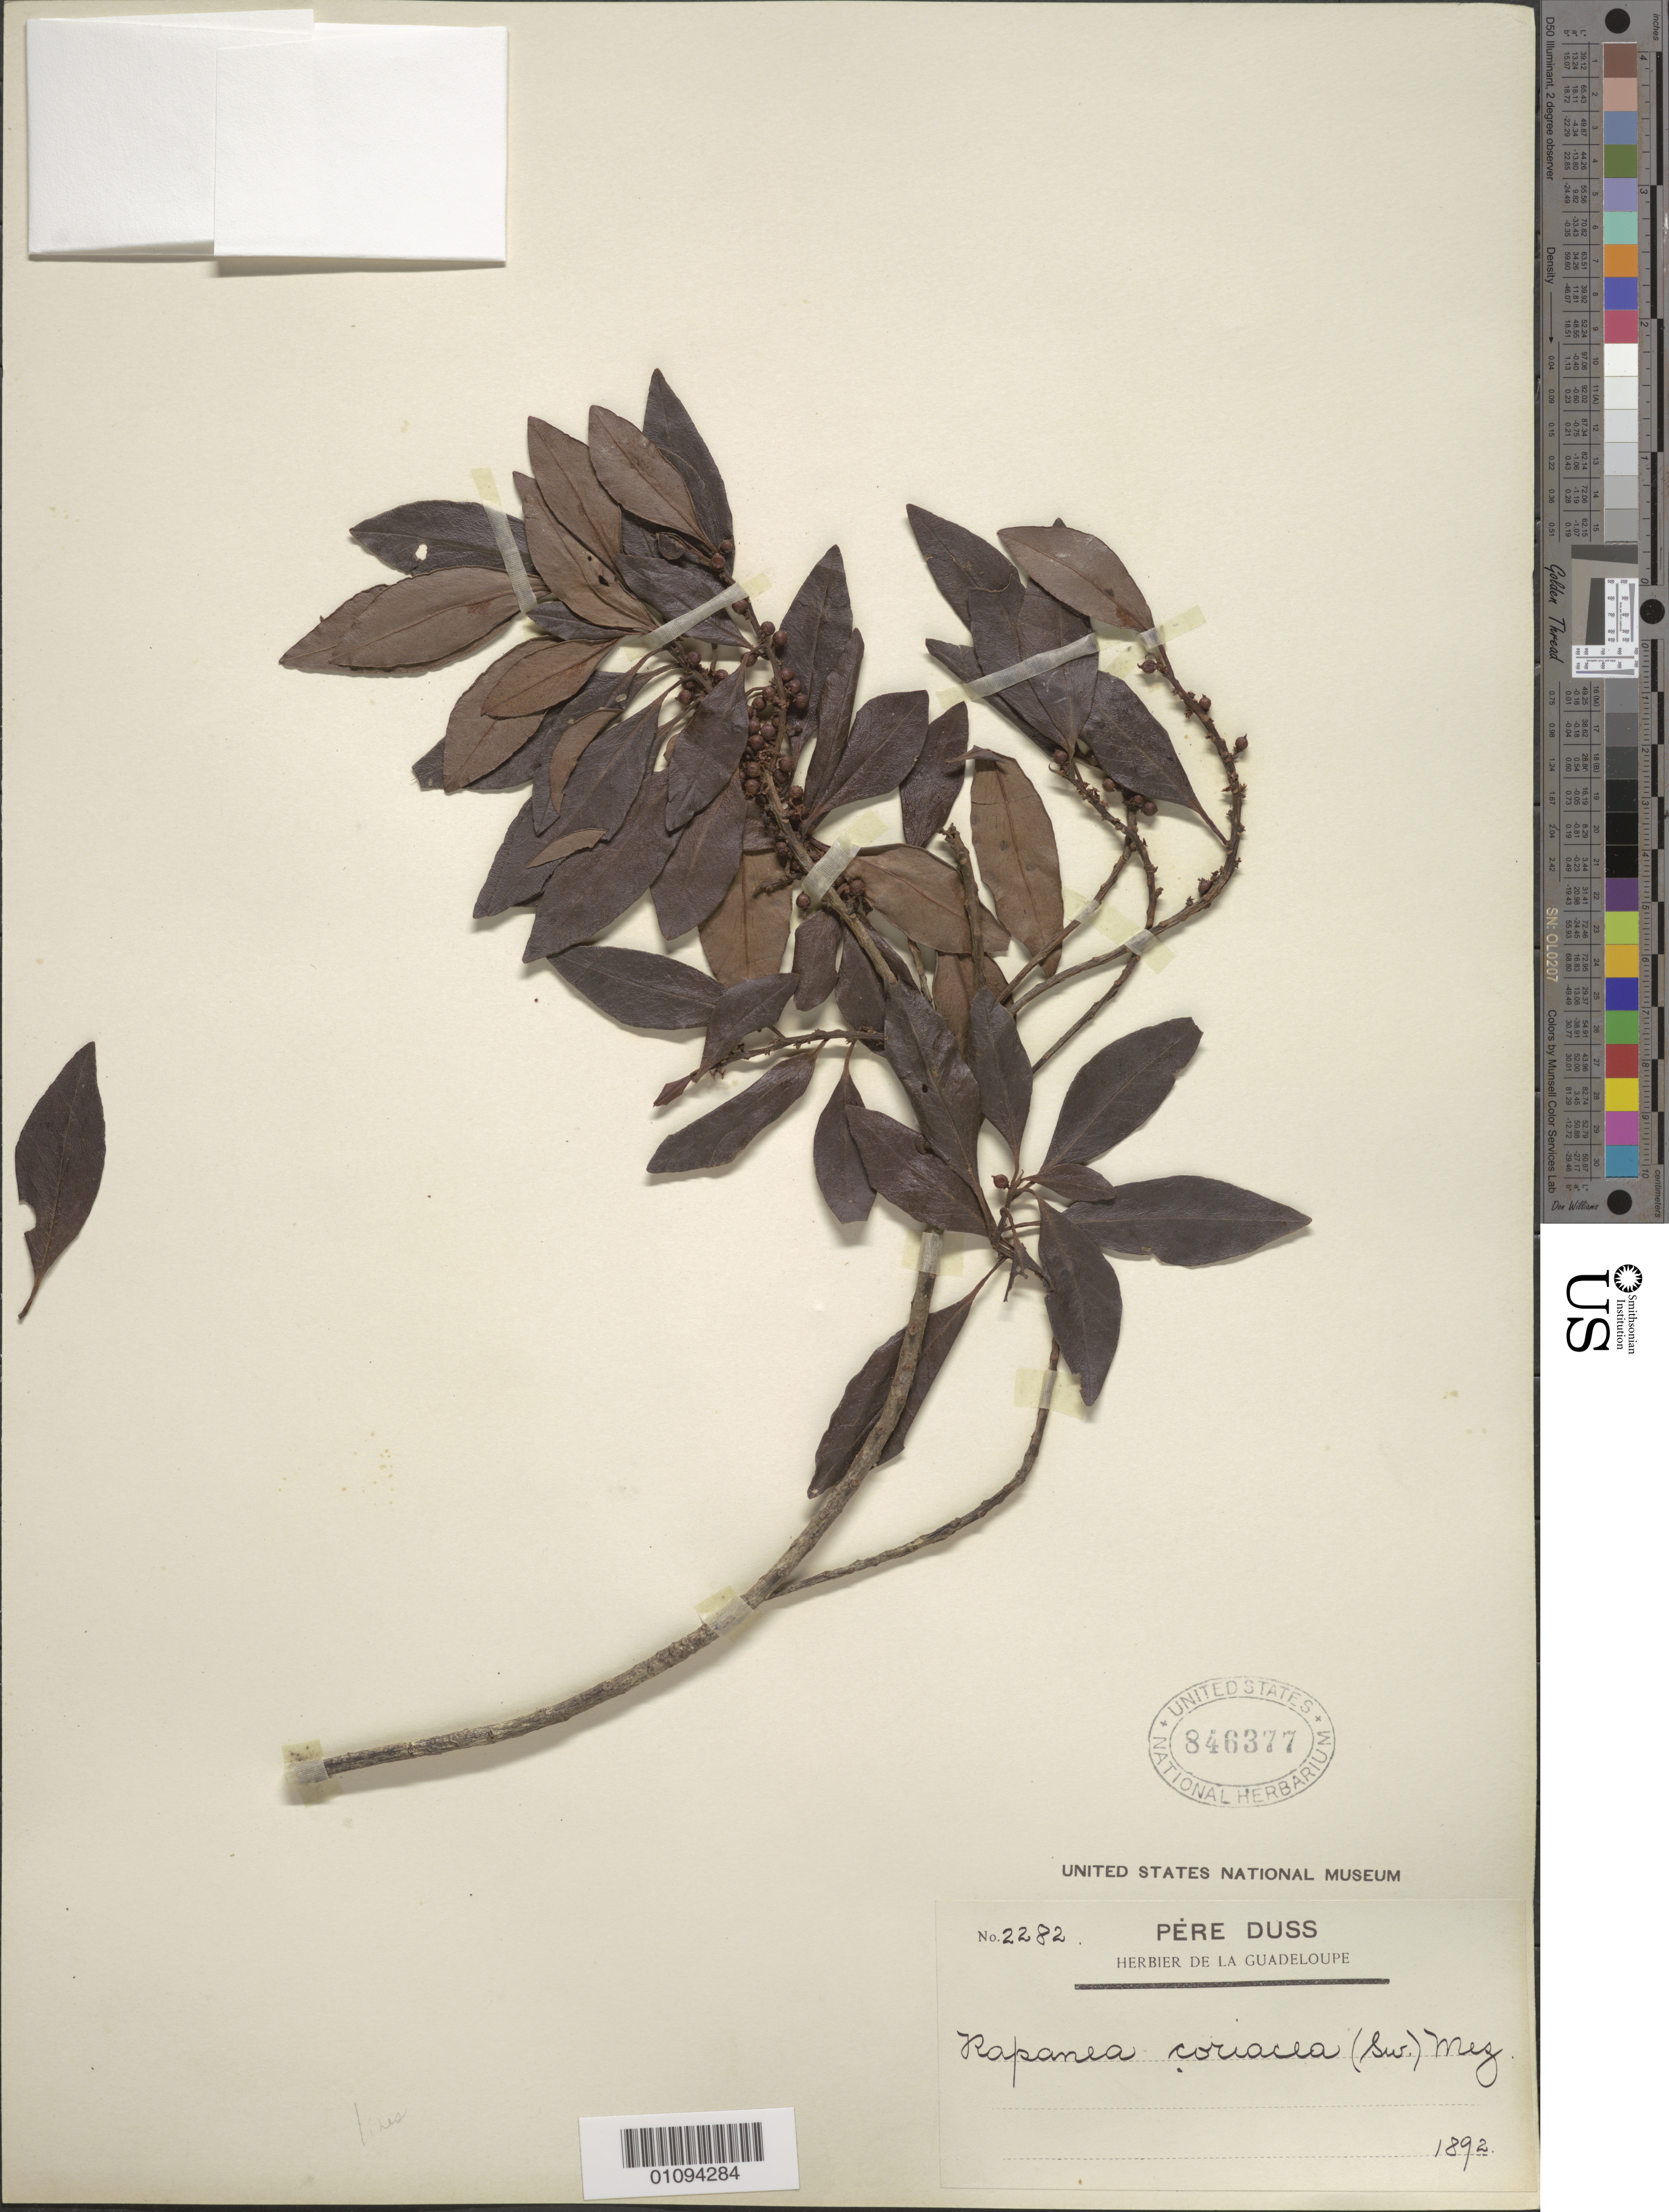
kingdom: Plantae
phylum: Tracheophyta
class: Magnoliopsida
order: Ericales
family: Primulaceae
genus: Myrsine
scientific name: Myrsine coriacea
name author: (Sw.) R. Br. ex Roem. & Schult.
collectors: Père Duss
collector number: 2282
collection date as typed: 1892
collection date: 1892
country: Guadeloupe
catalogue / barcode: US 846377